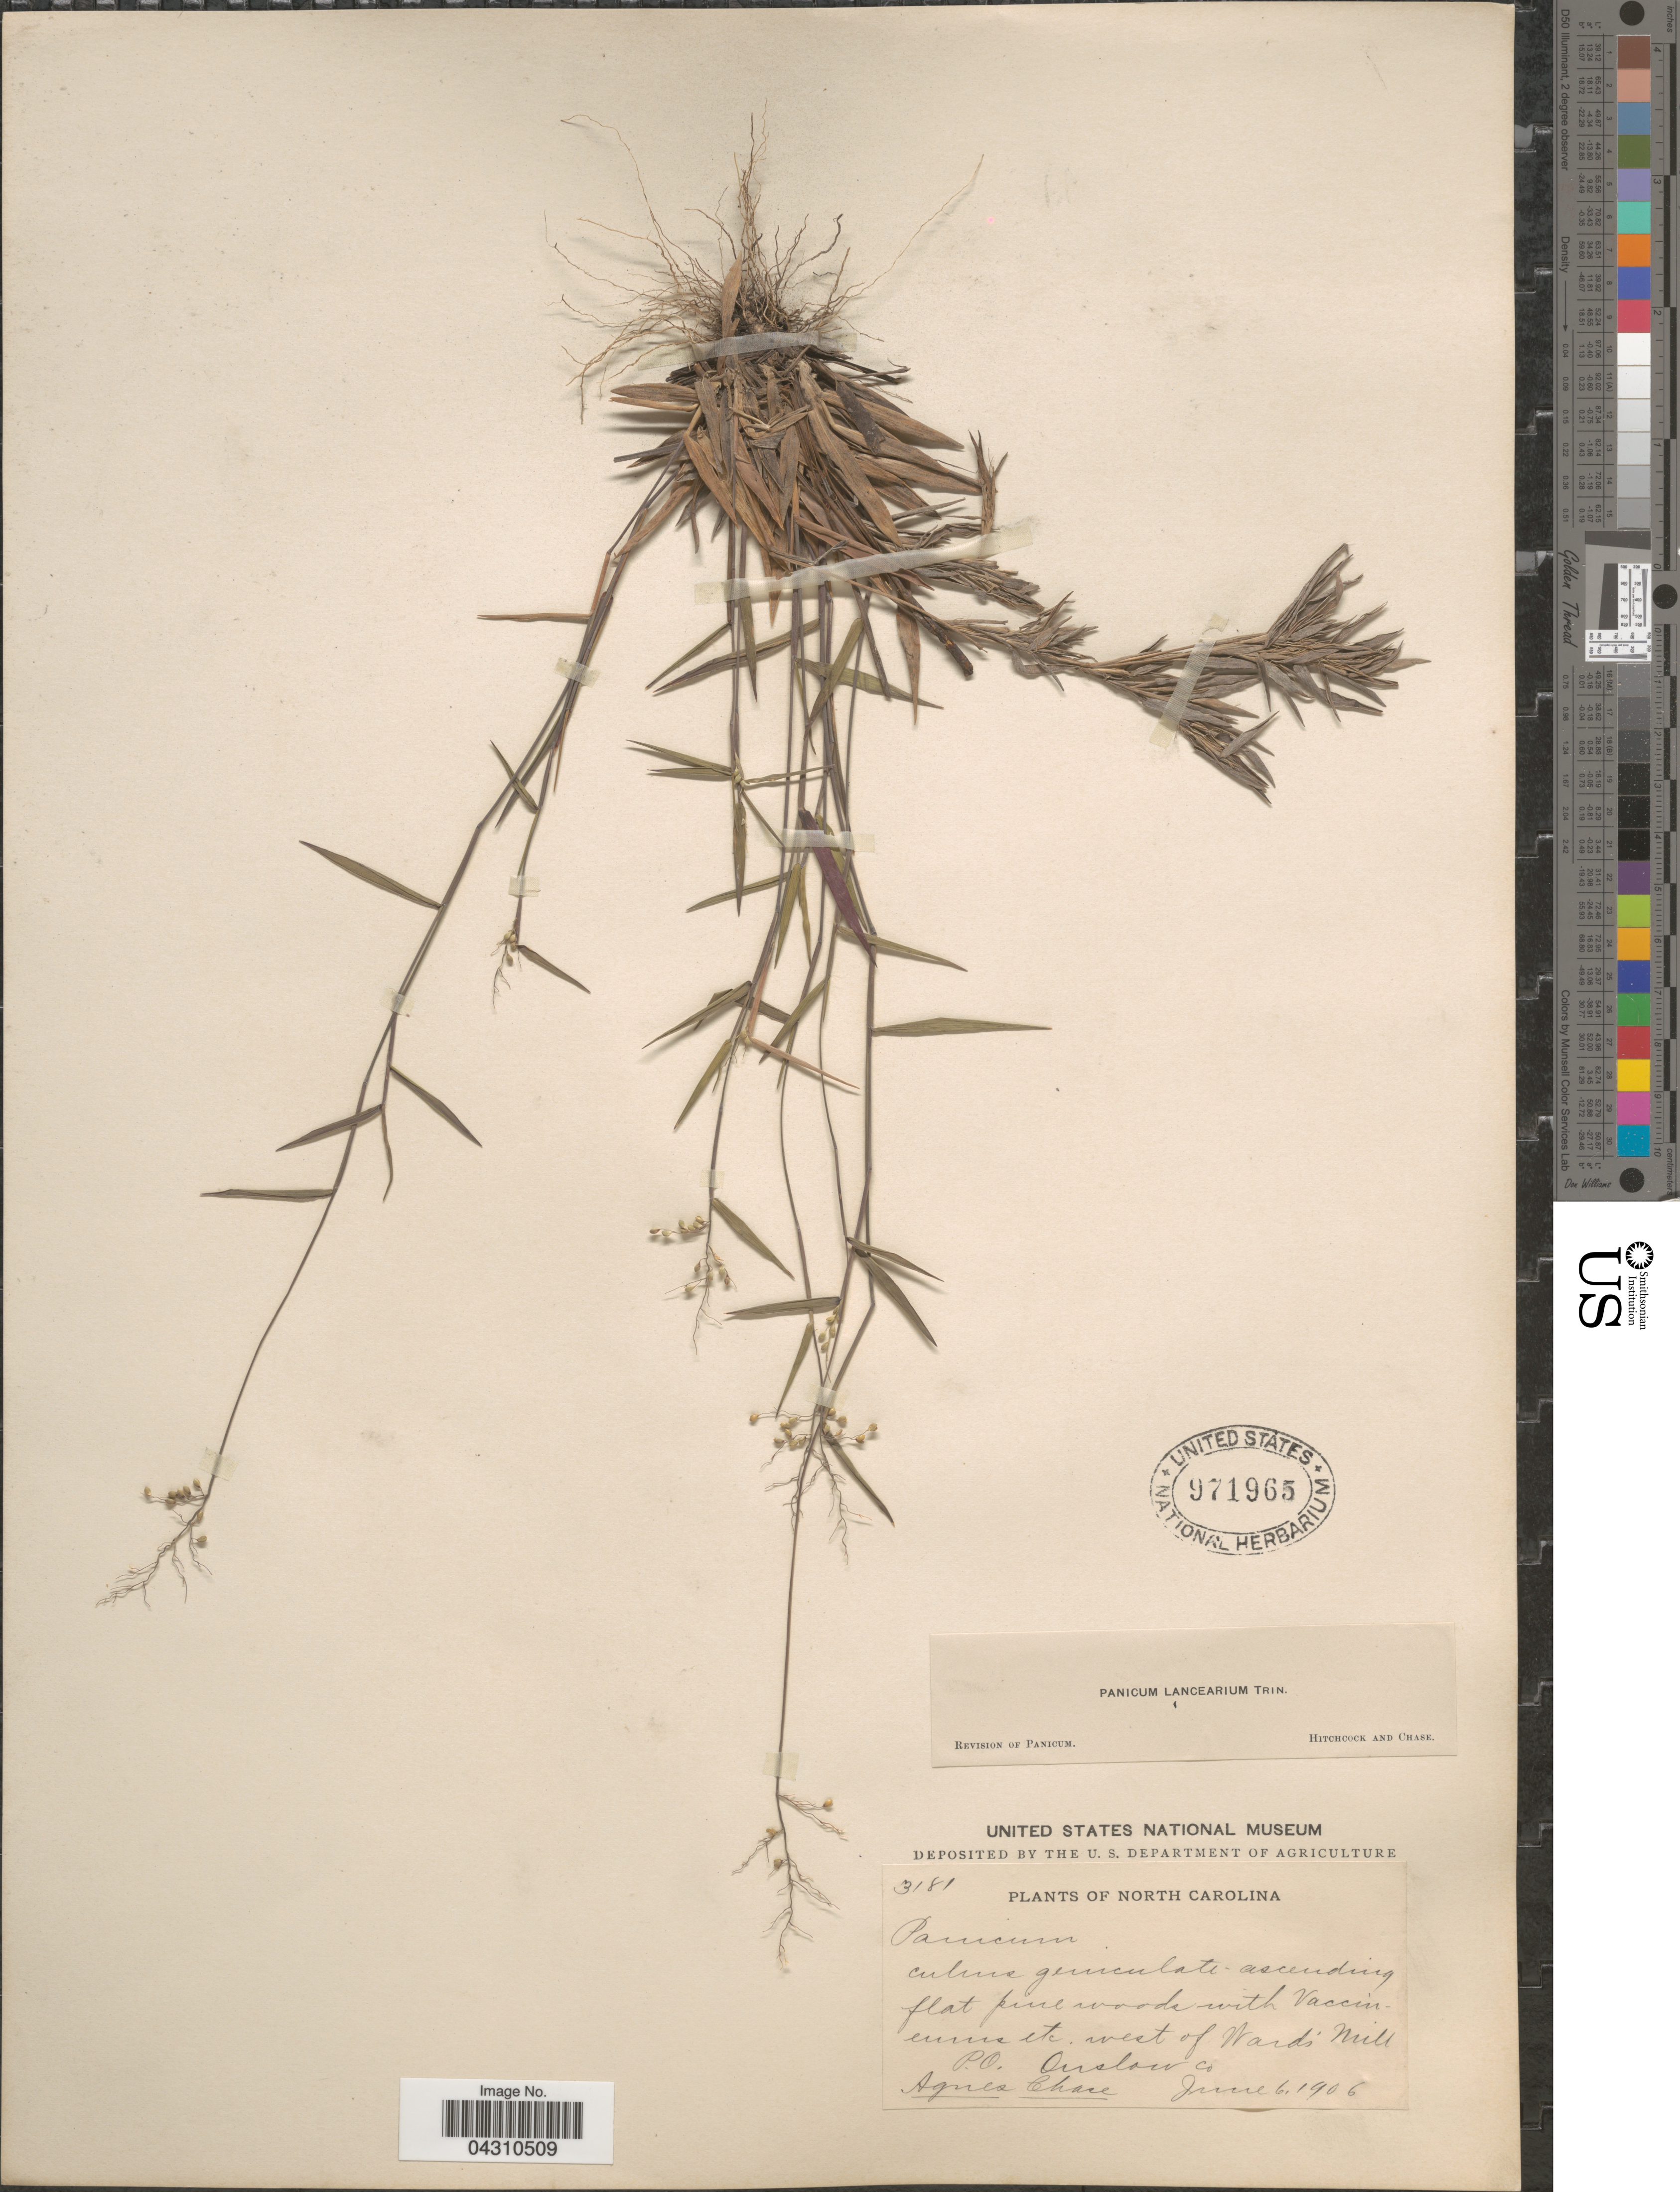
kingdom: Plantae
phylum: Tracheophyta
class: Liliopsida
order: Poales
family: Poaceae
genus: Dichanthelium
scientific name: Dichanthelium portoricense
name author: (Desv. ex Ham.) B.F. Hansen & Wunderlin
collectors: A. Chase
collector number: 3181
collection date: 1906-06-06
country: United States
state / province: North Carolina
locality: West of Ward's Mill P. O. Onslow Co.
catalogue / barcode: US 971965